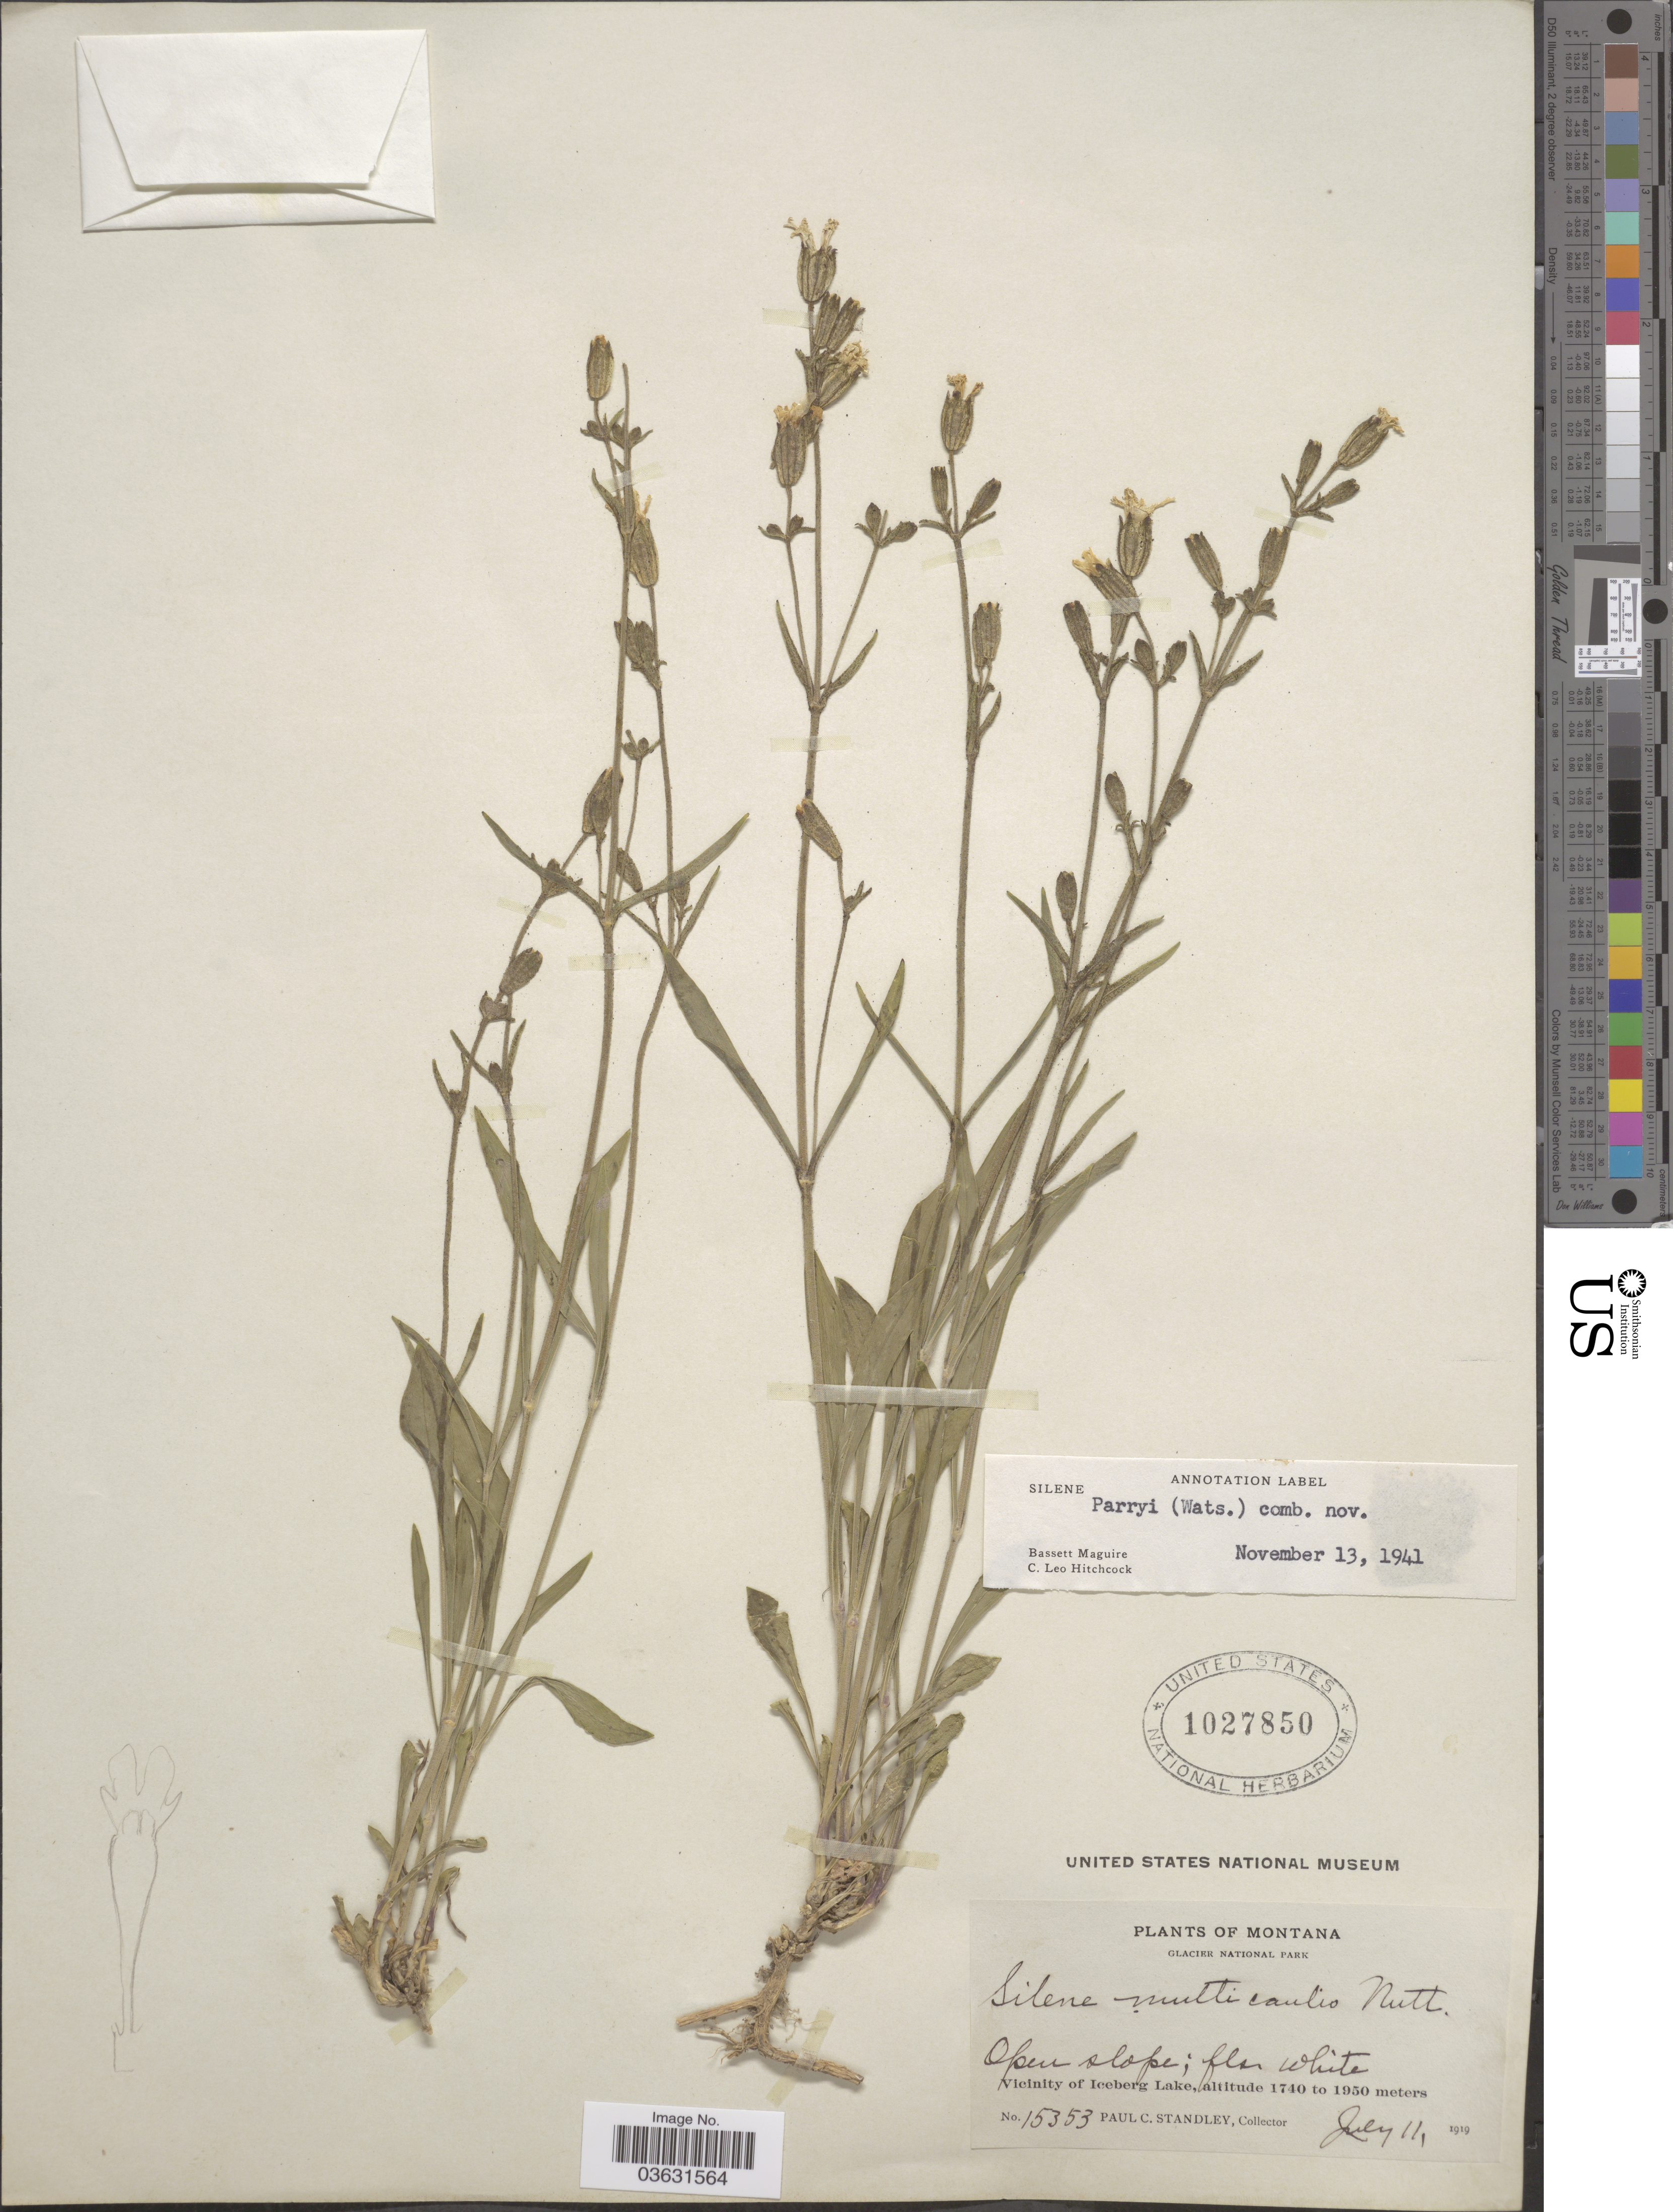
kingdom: Plantae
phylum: Tracheophyta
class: Magnoliopsida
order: Caryophyllales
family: Caryophyllaceae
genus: Silene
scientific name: Silene parryi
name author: (S. Watson) C.L. Hitchc. & Maguire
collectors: P. C. Standley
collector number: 15353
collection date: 1919-07-11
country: United States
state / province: Montana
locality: Glacier National Park. Vicinity of Iceberg Lake.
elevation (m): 1740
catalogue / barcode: US 1027850